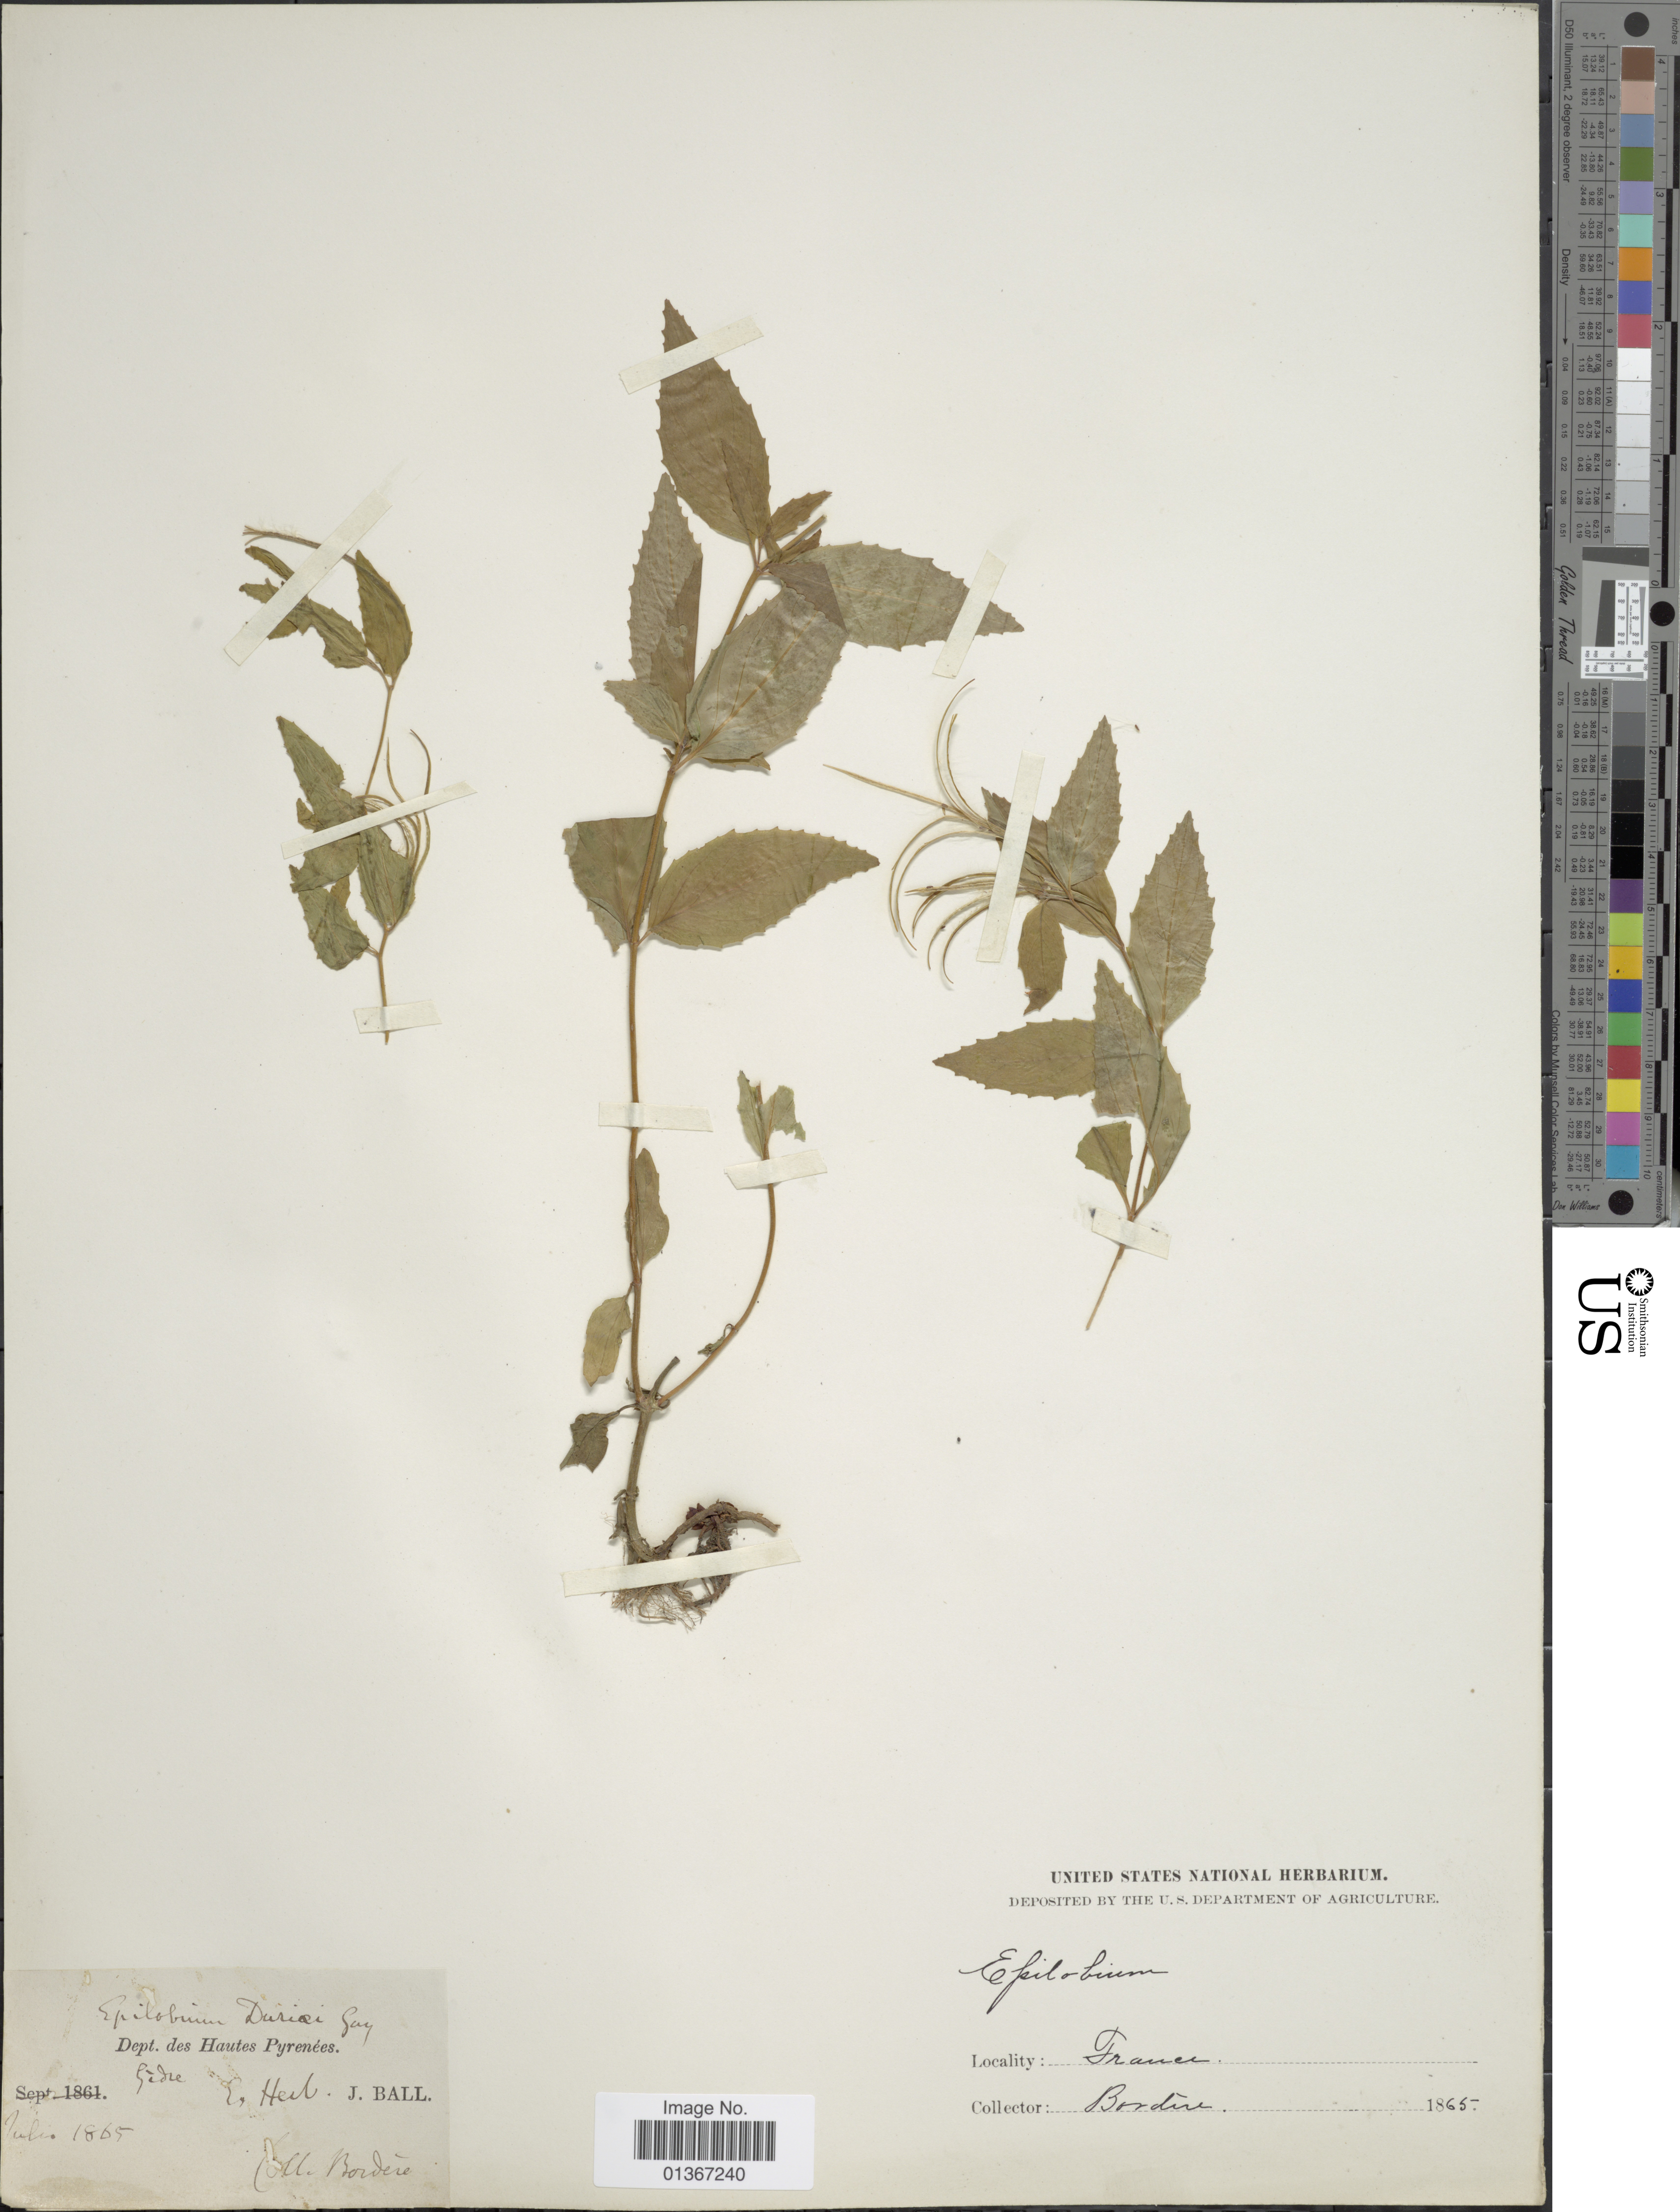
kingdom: Plantae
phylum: Tracheophyta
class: Magnoliopsida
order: Myrtales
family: Onagraceae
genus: Epilobium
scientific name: Epilobium sp.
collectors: -. Bordère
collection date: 1865-07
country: France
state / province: Occitanie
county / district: Hautes-Pyrénées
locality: Dept. des Hautes Pyrenées, Gidre.